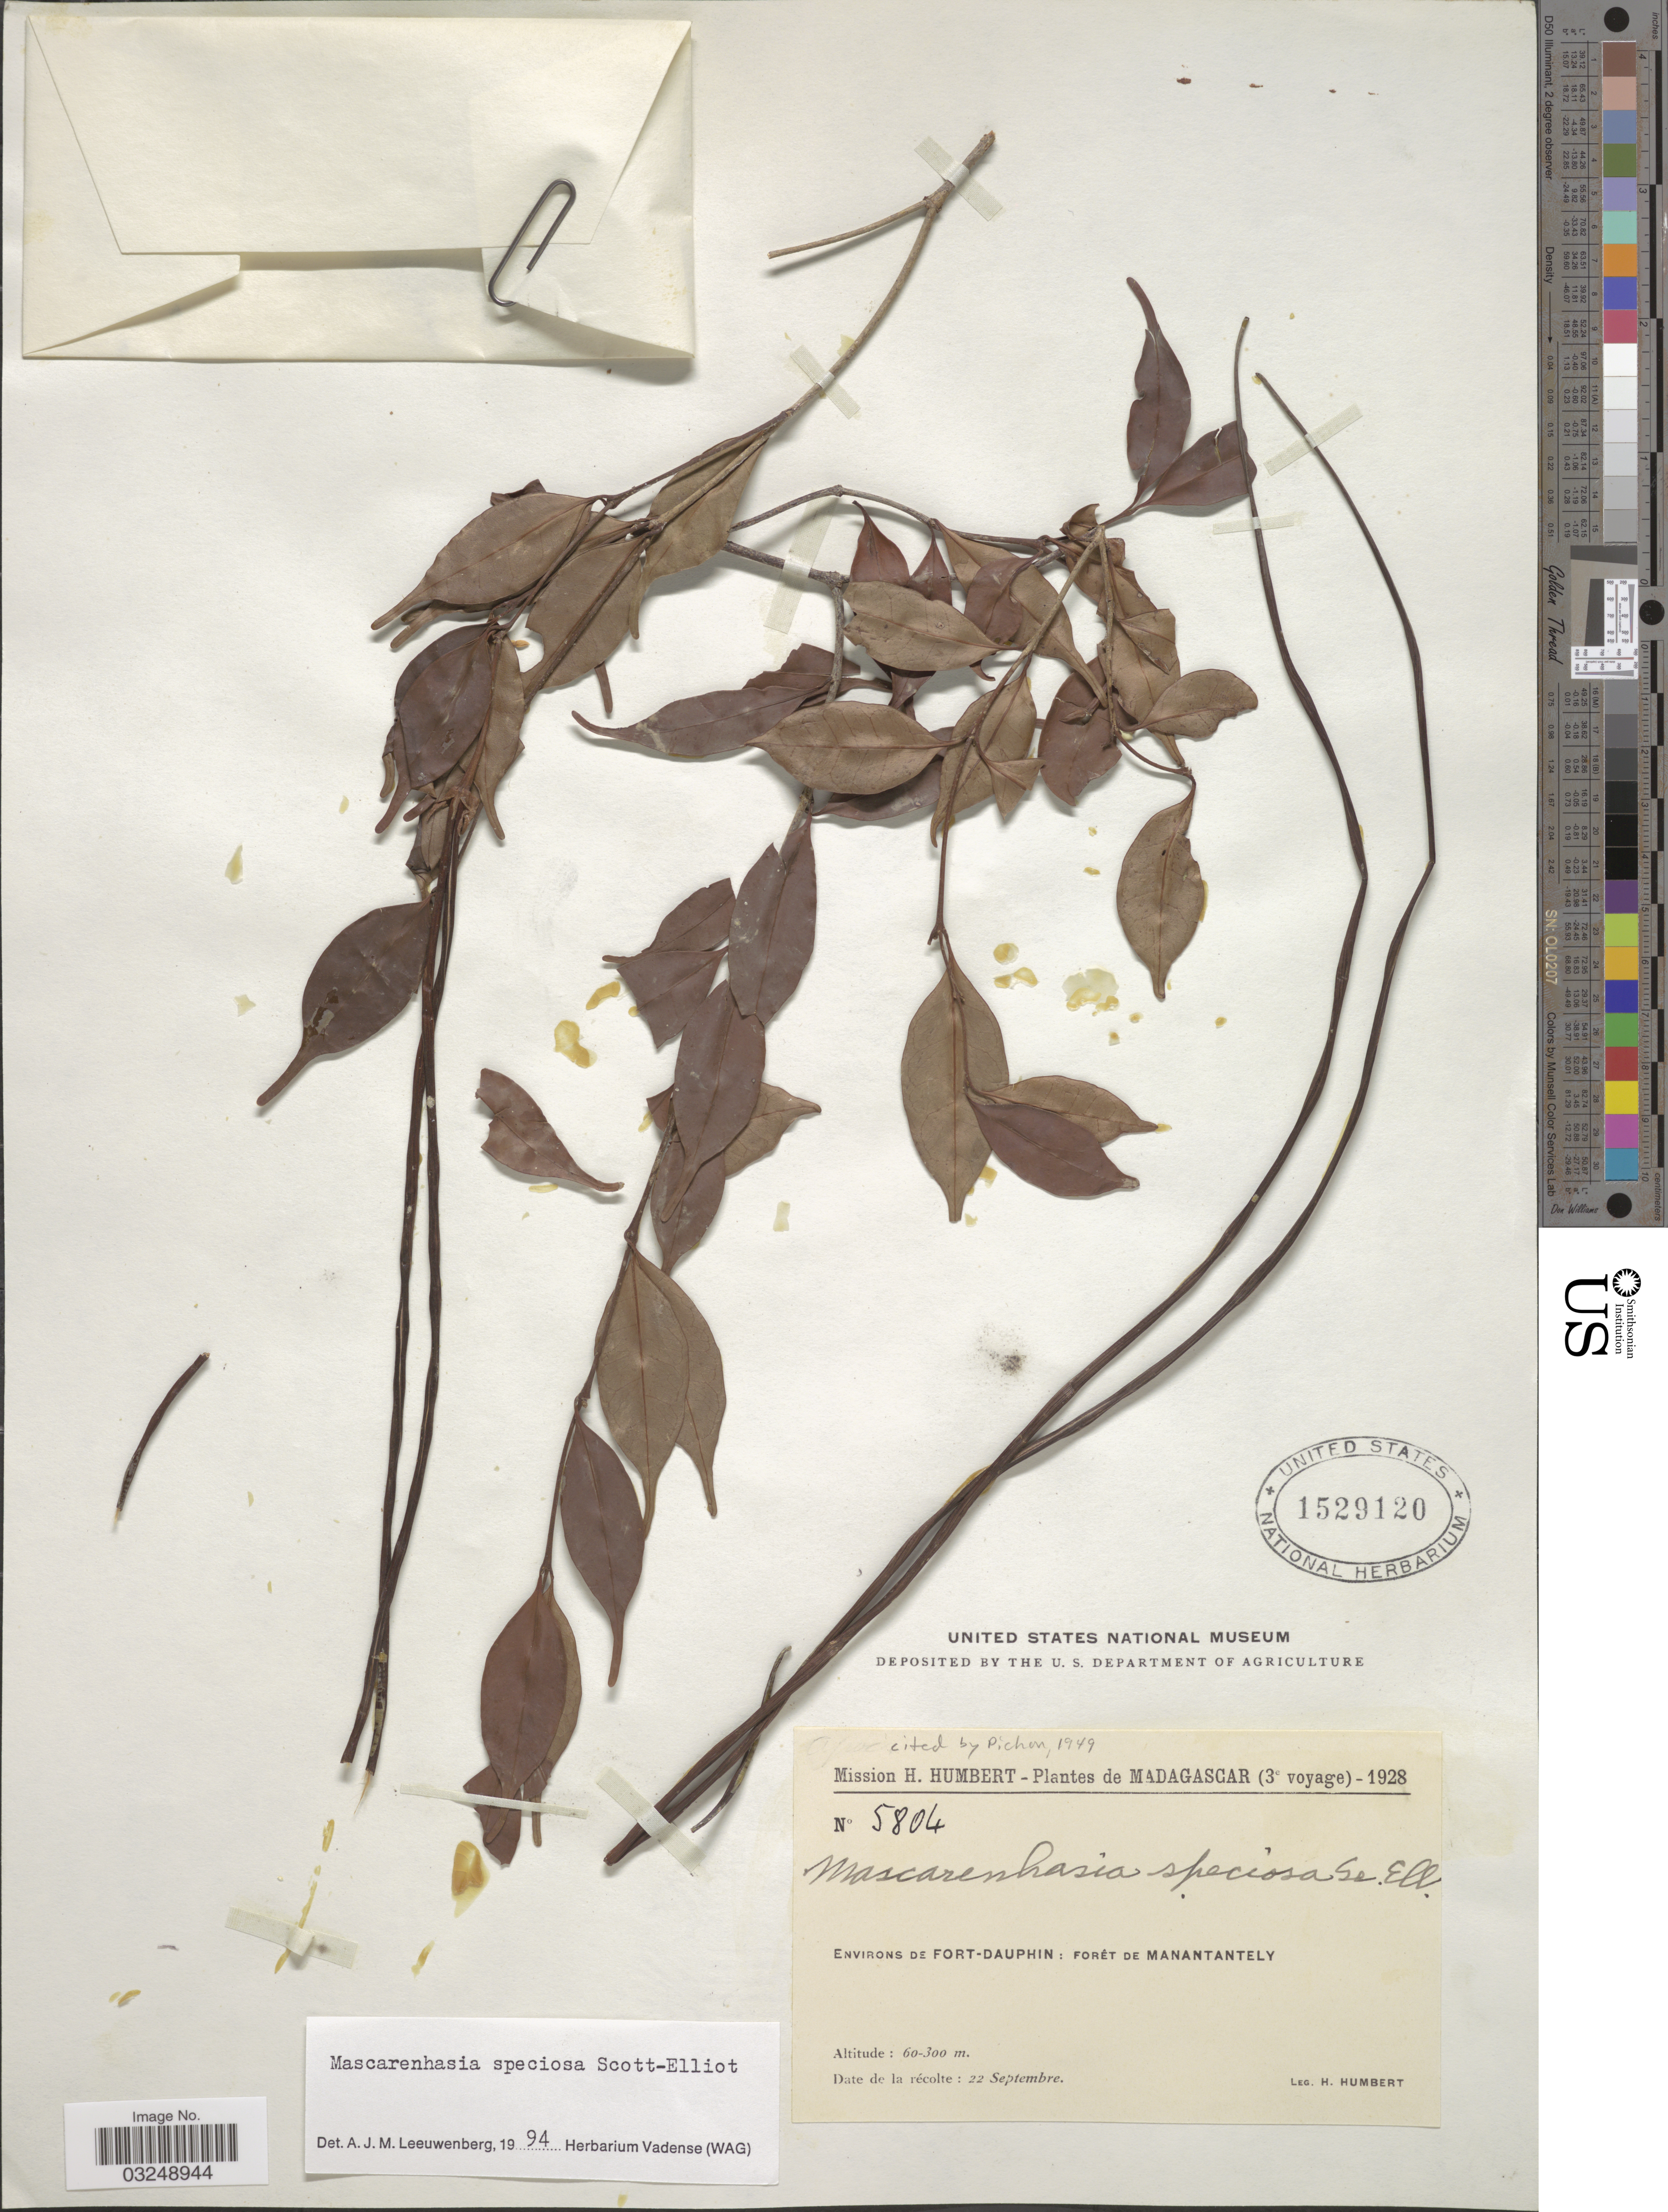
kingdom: Plantae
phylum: Tracheophyta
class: Magnoliopsida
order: Gentianales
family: Apocynaceae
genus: Mascarenhasia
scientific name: Mascarenhasia speciosa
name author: Scott Elliot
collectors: H. Humbert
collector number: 5804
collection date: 1928-09-22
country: Madagascar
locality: Environs de Fort-Dauphin: Forêt de Manantantely.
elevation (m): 60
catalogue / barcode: US 1529120